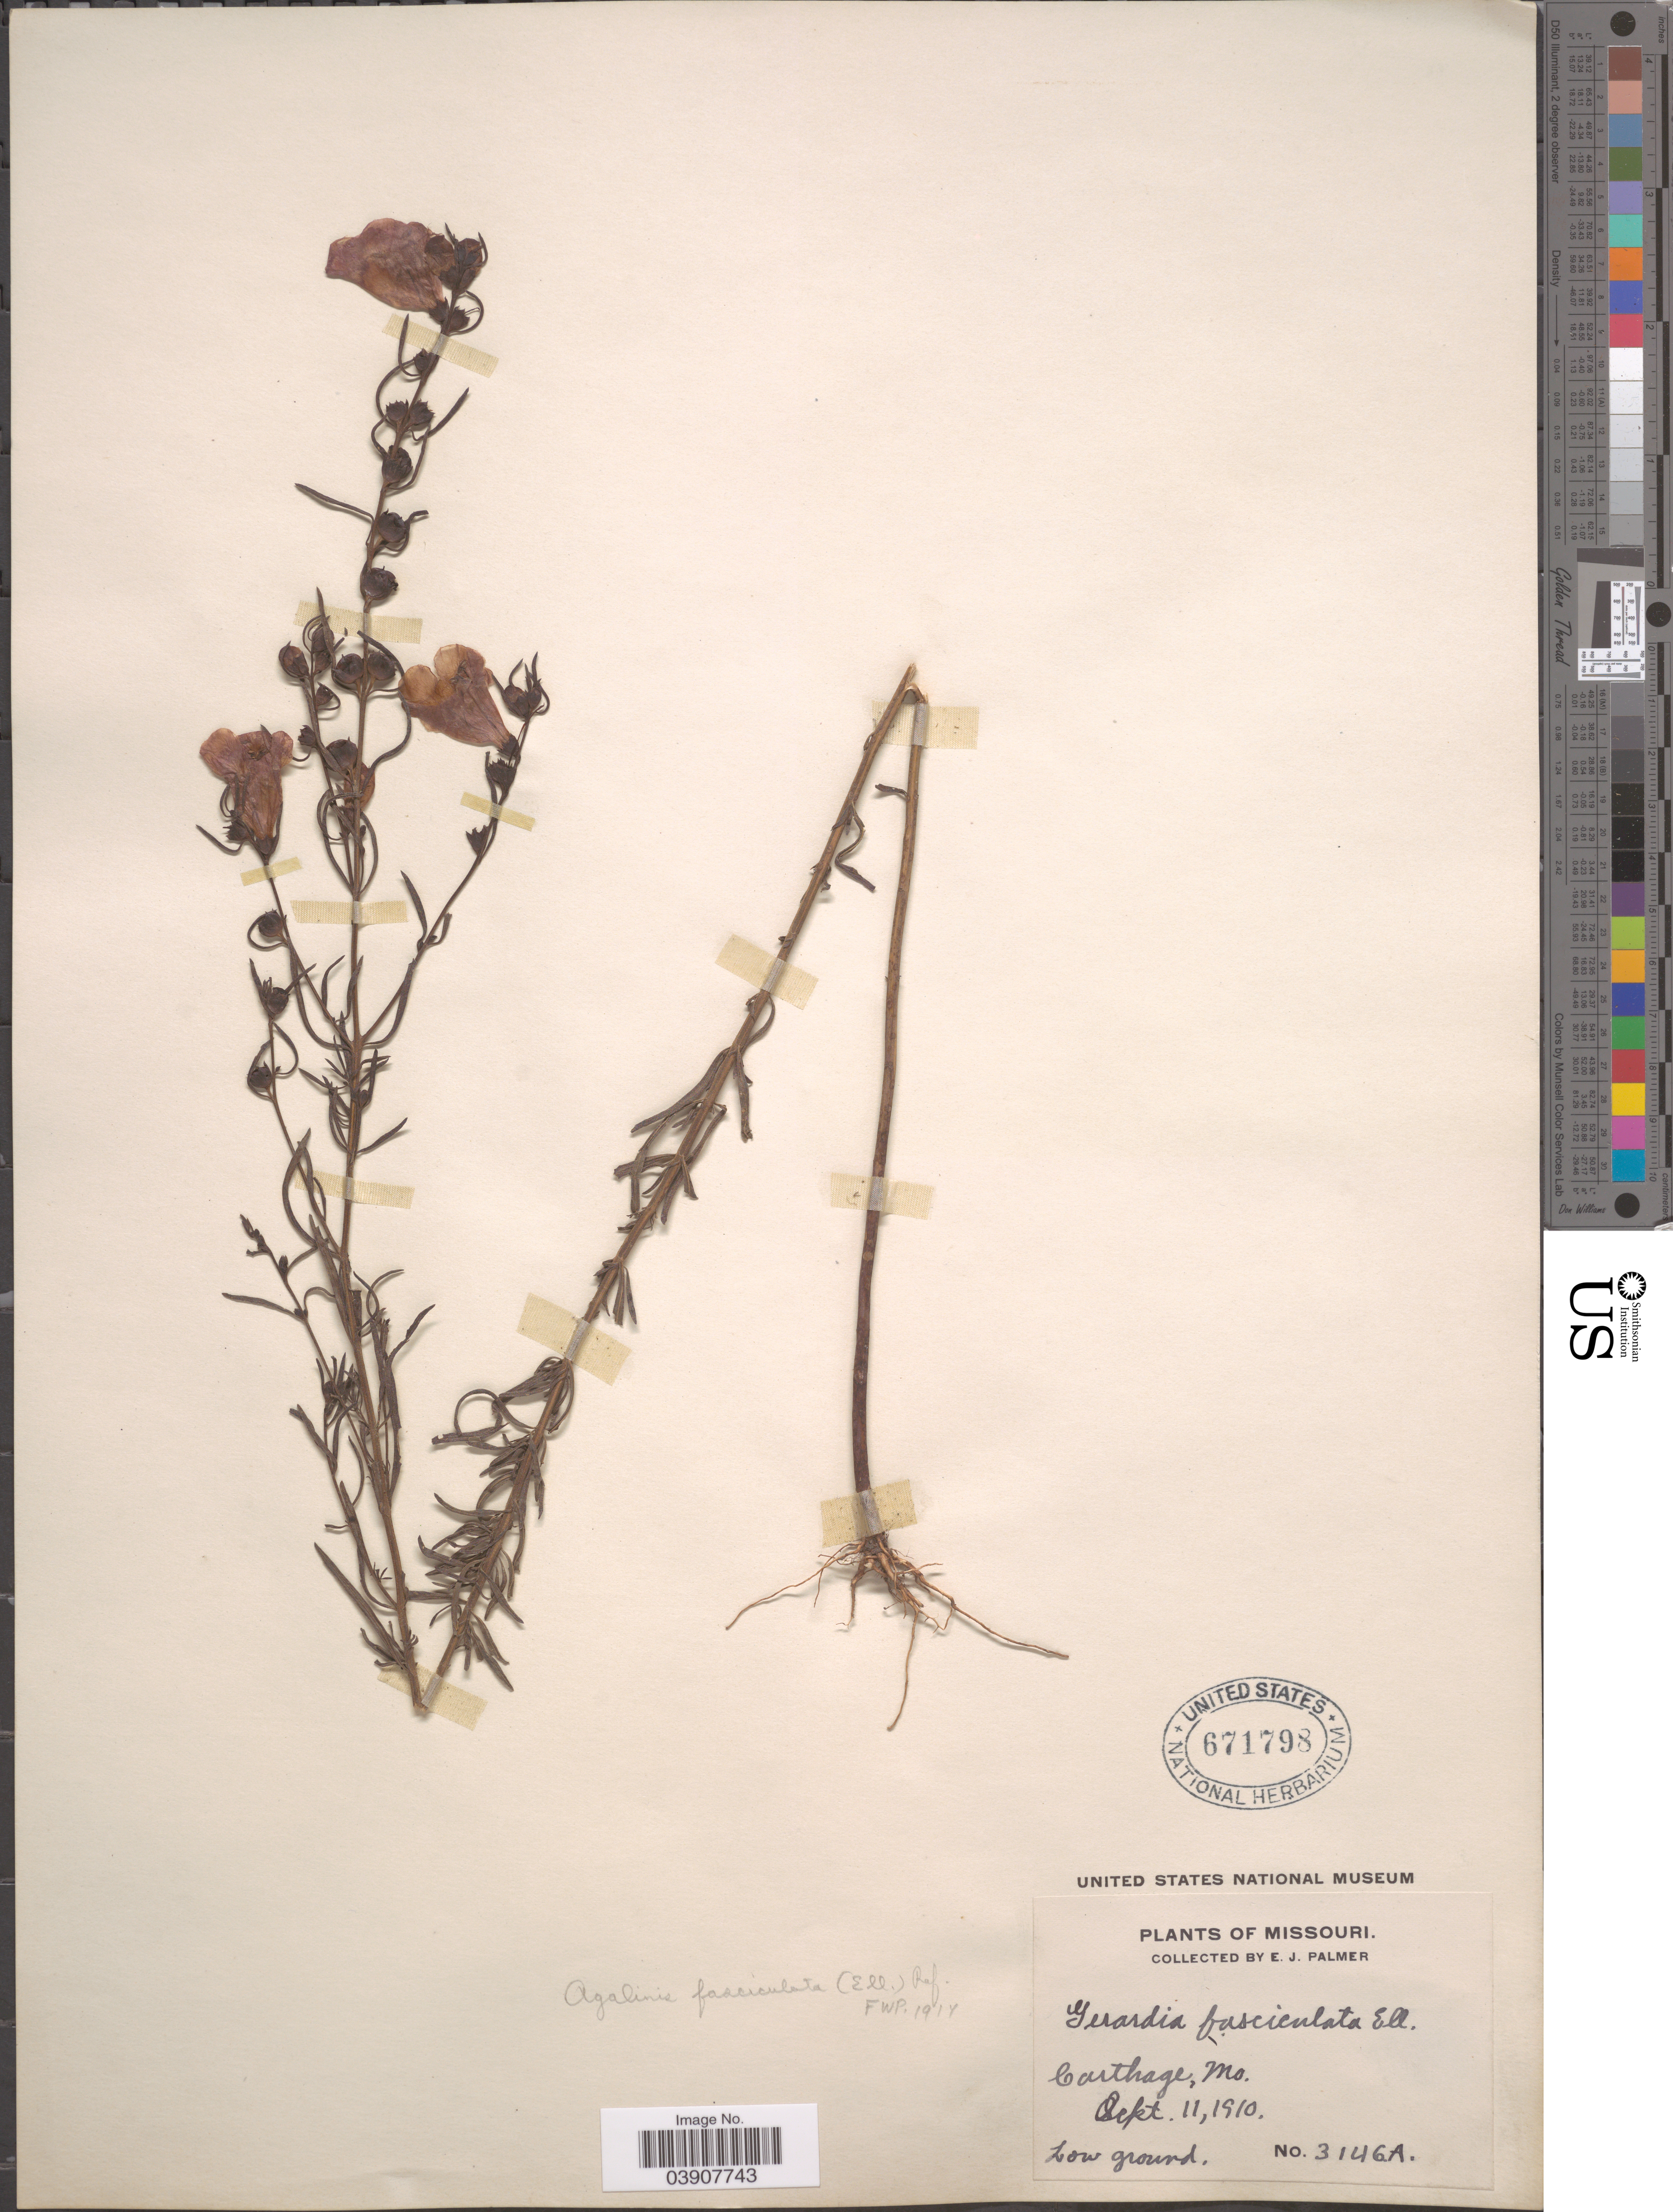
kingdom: Plantae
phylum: Tracheophyta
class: Magnoliopsida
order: Lamiales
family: Orobanchaceae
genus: Agalinis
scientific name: Agalinis fasciculata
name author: (Elliott) Raf.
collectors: E. J. Palmer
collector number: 3146A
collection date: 1910-09-11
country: United States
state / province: Missouri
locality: Carthage.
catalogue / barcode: US 671798